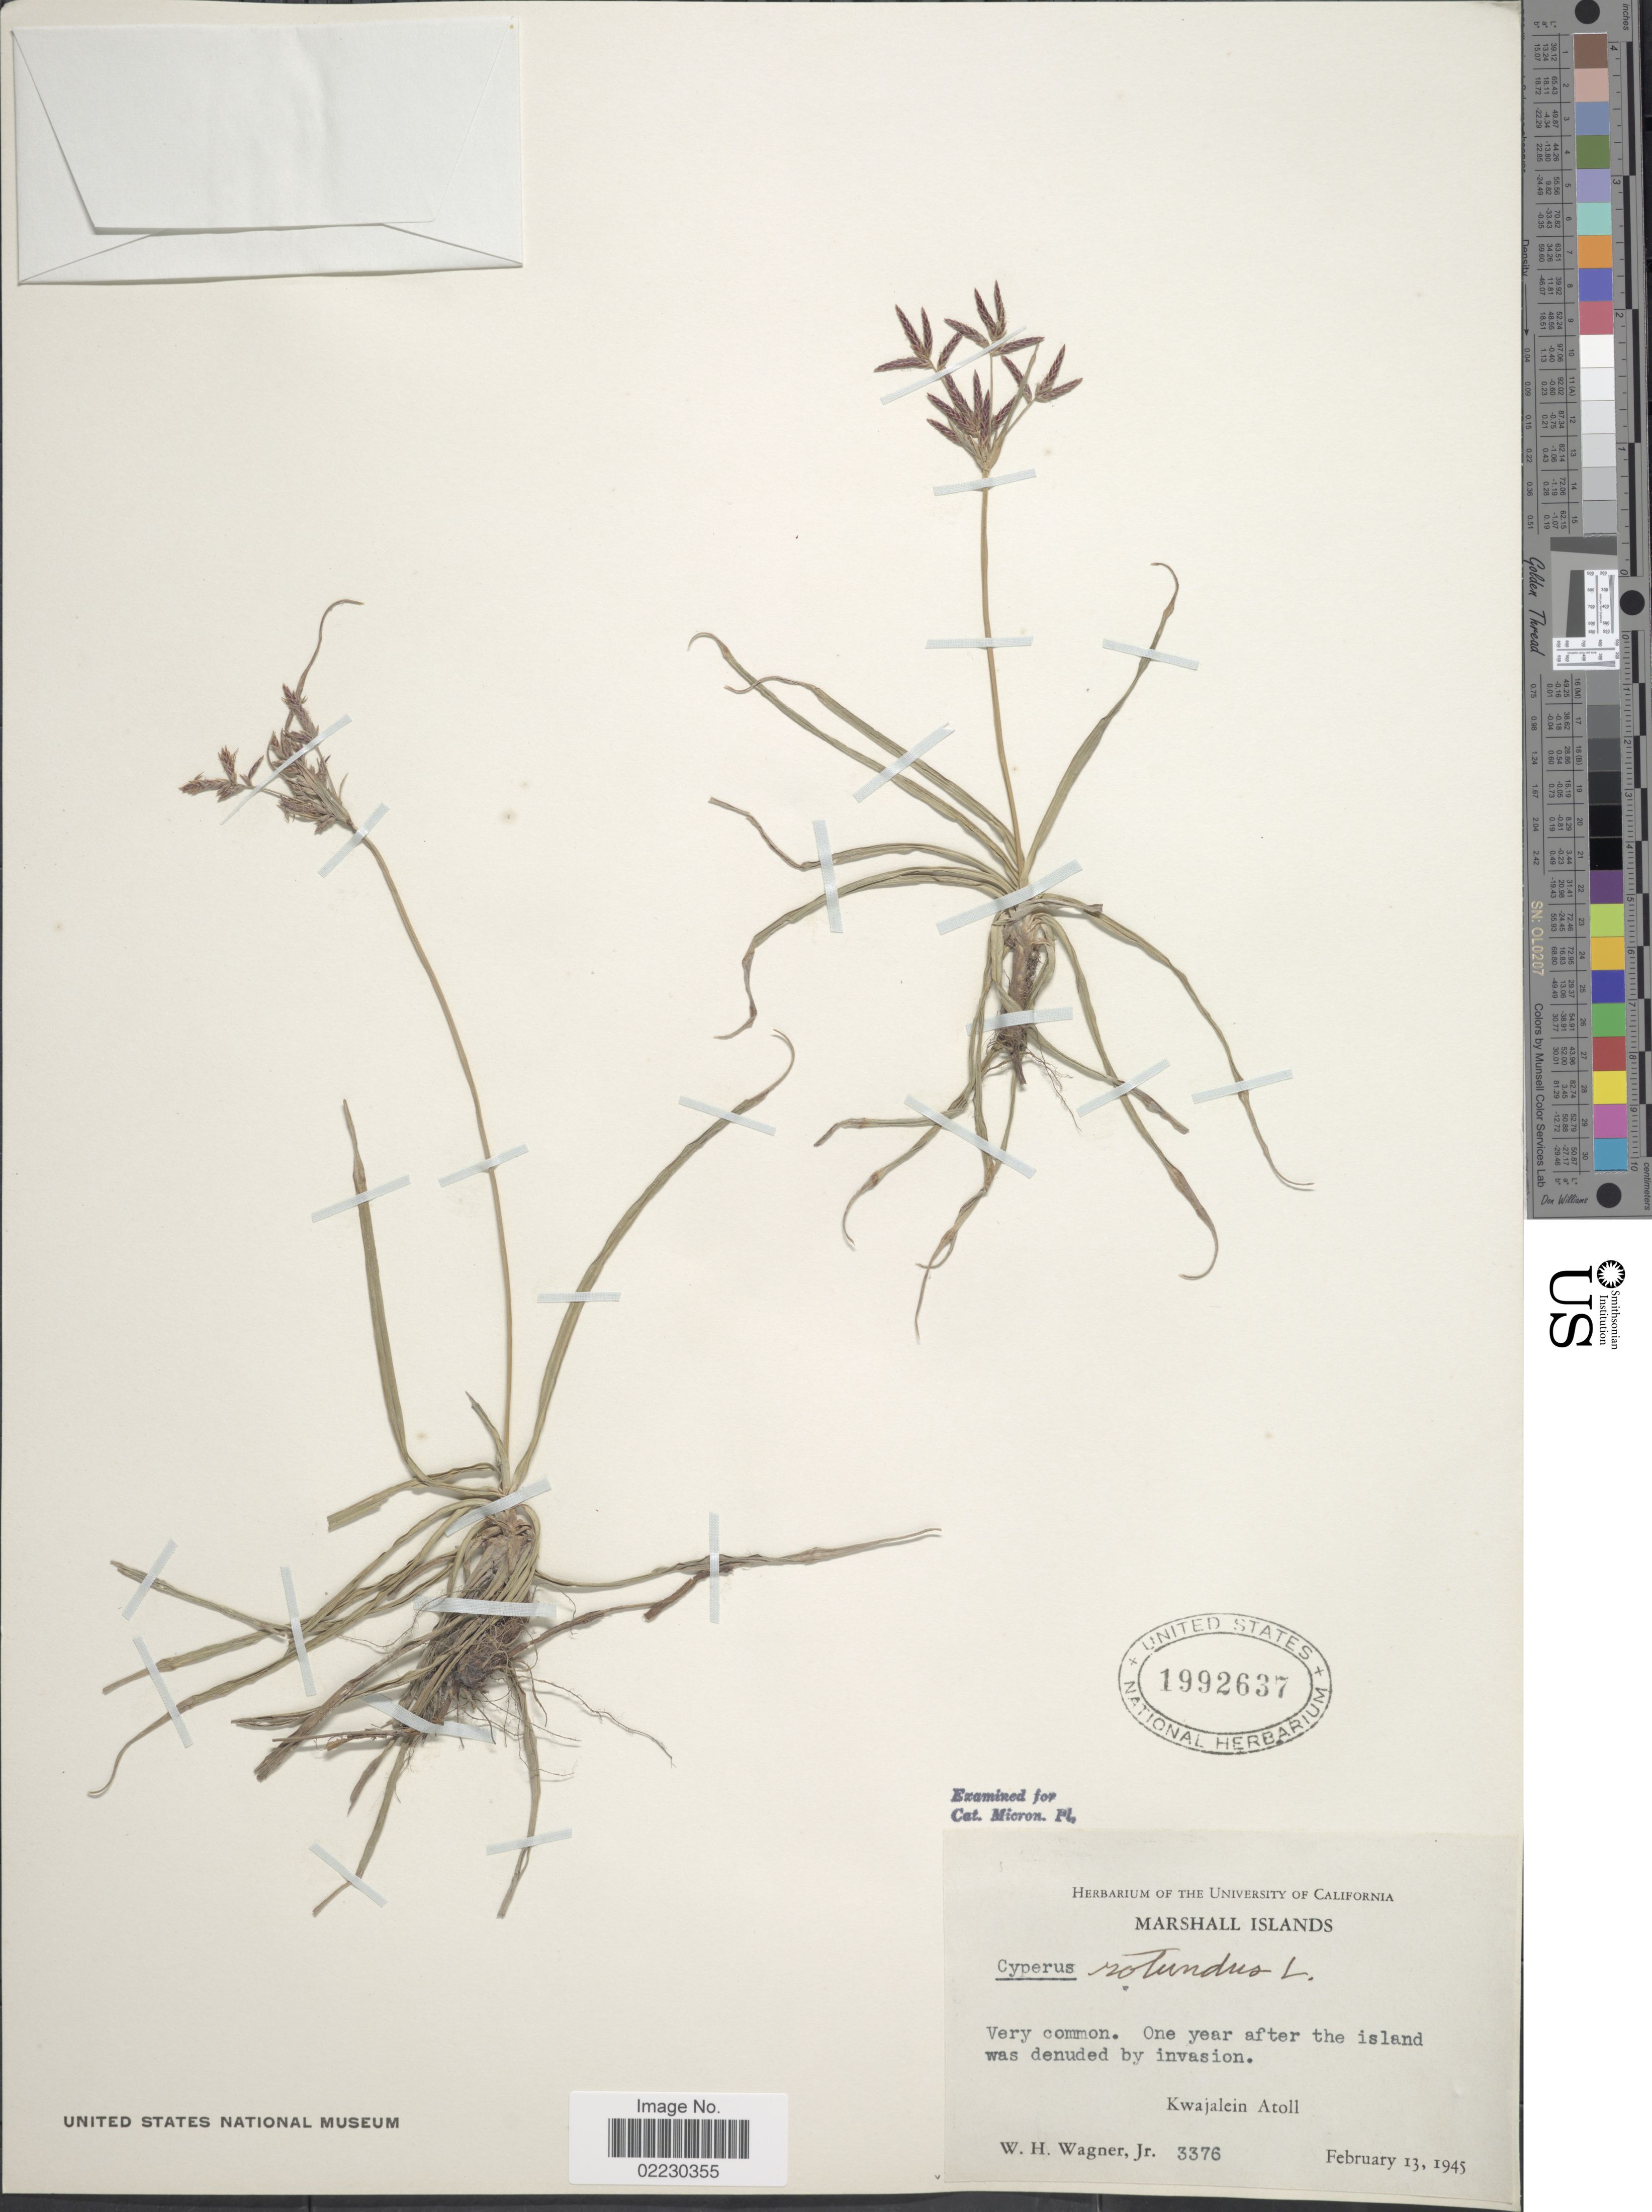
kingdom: Plantae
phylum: Tracheophyta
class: Liliopsida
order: Poales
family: Cyperaceae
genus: Cyperus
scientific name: Cyperus rotundus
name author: L.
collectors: W. H. Wagner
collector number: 3376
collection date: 1945-02-13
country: Marshall Islands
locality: Kwajalein Atoll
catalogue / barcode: US 1992637